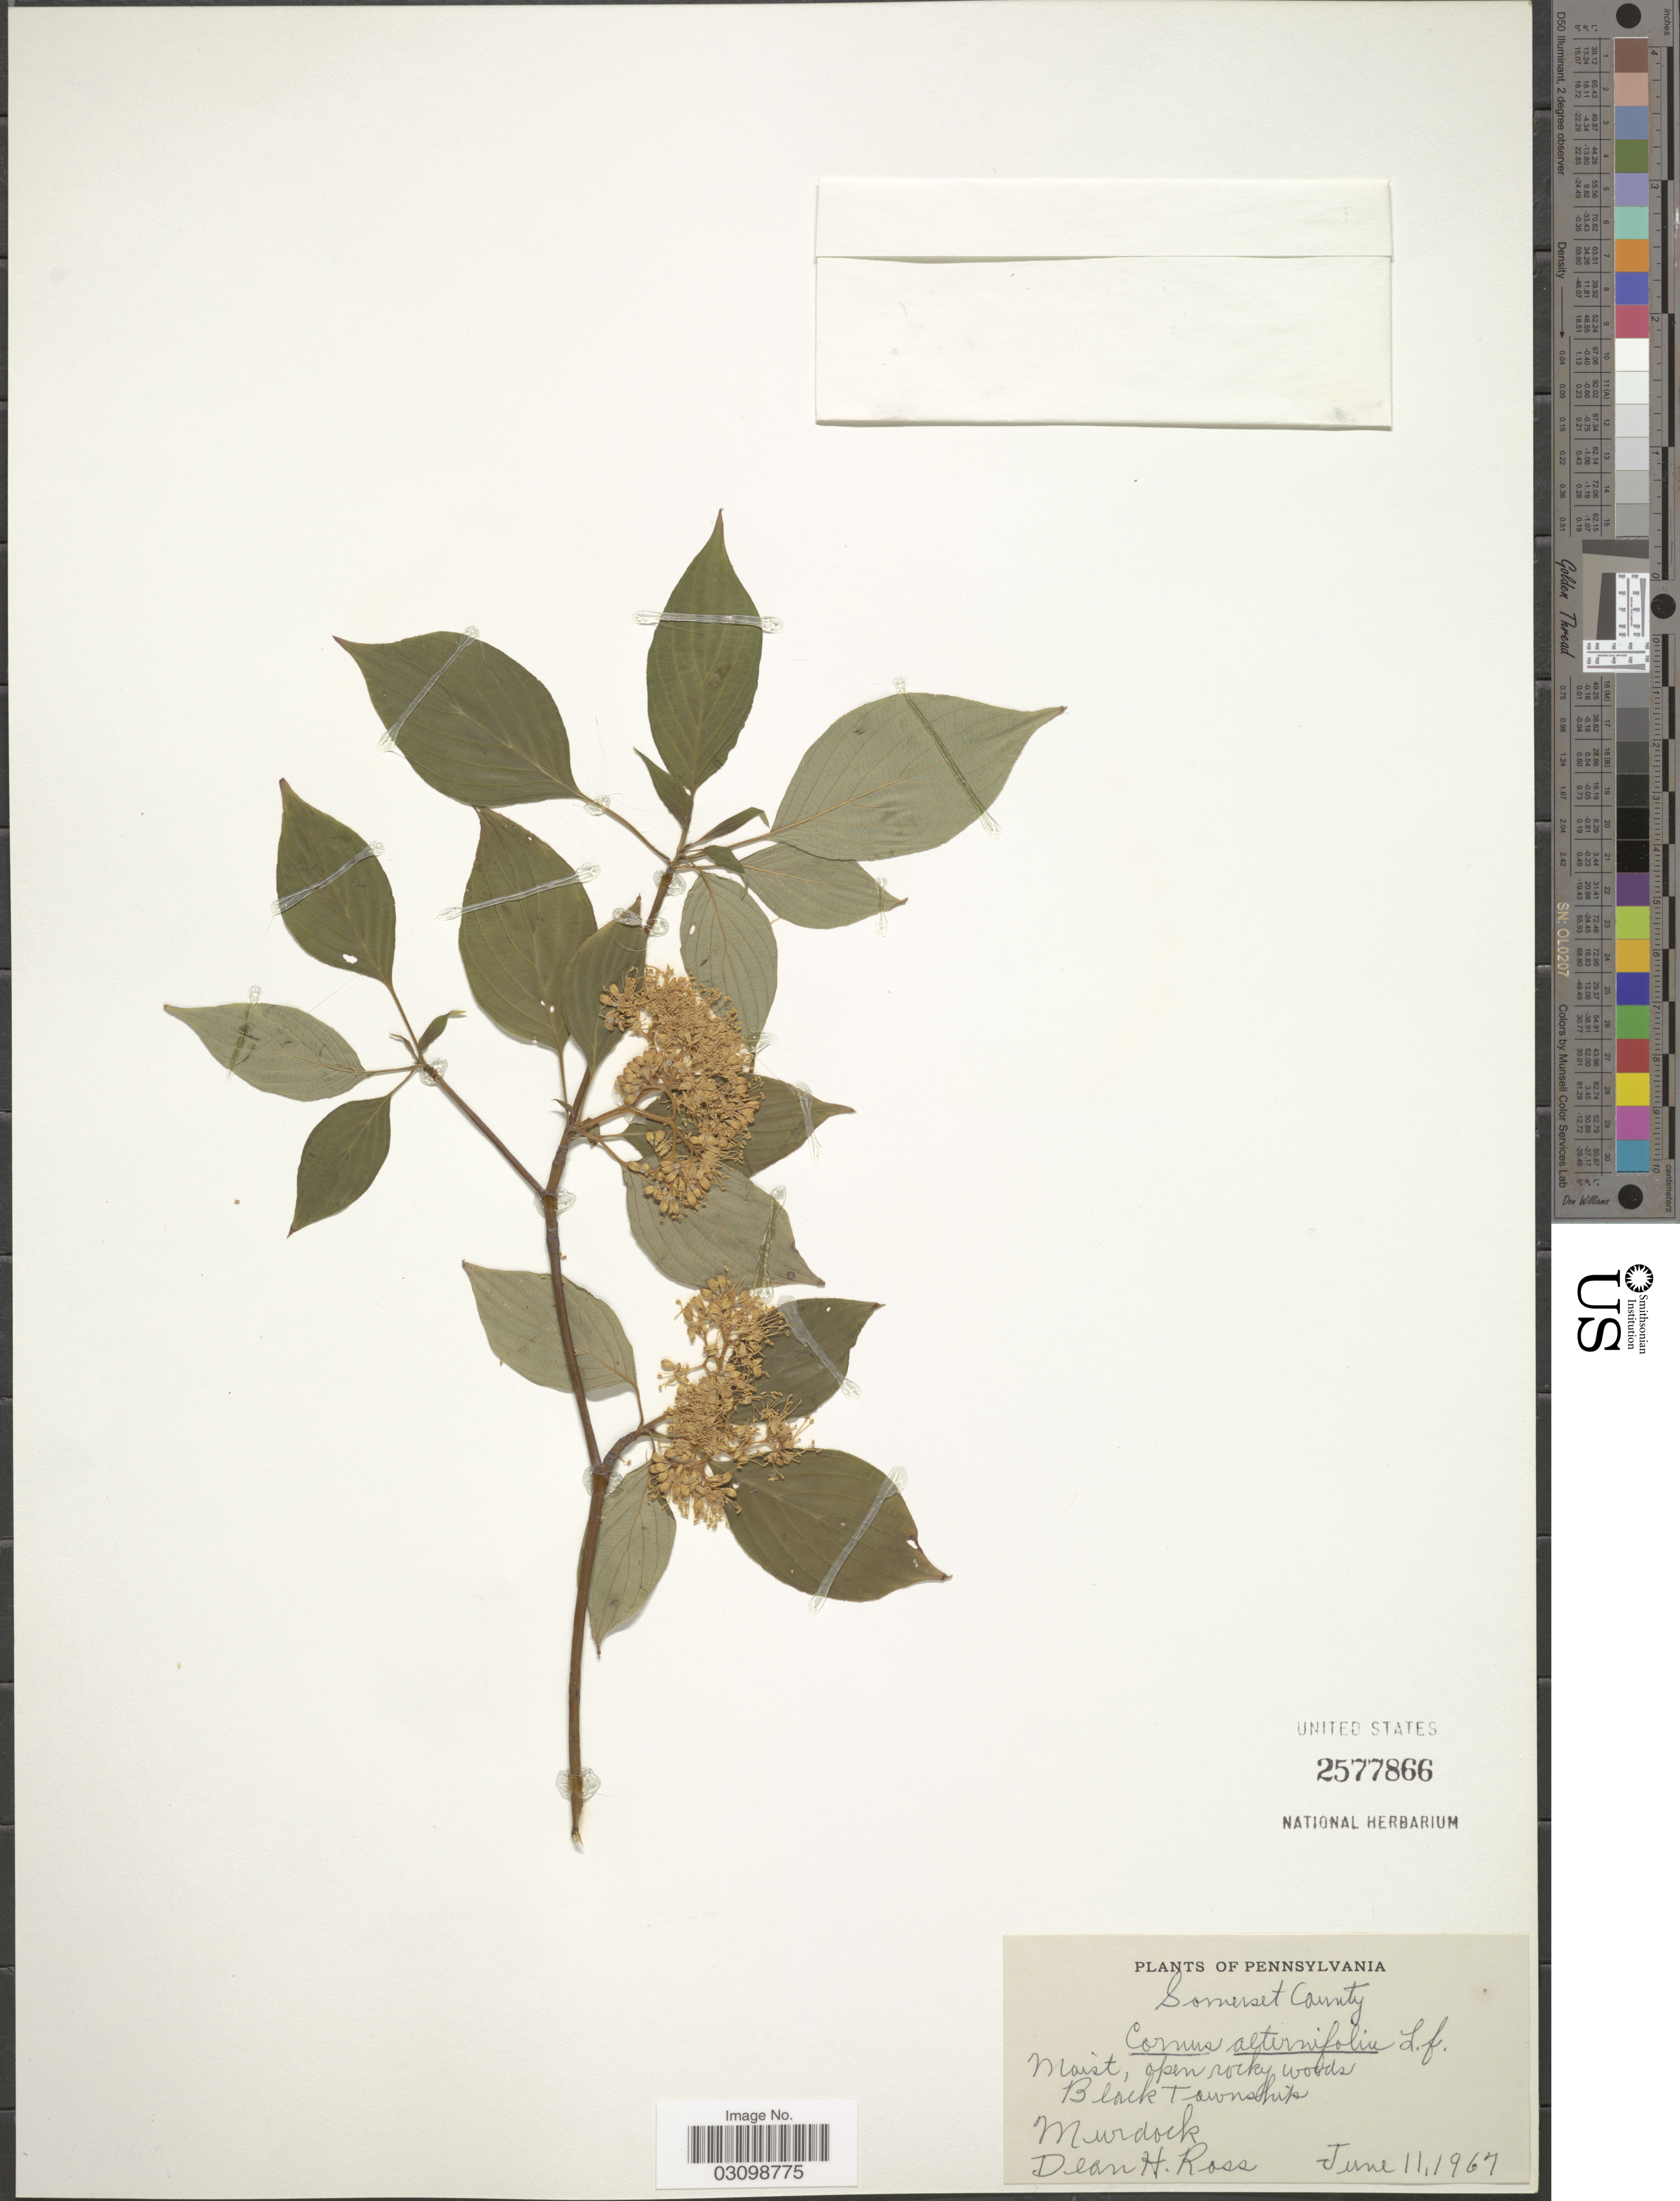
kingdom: Plantae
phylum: Tracheophyta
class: Magnoliopsida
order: Cornales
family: Cornaceae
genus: Cornus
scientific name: Cornus alternifolia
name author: L.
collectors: -. Murdock & D. Ross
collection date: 1967-06-11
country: United States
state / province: Pennsylvania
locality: Black Township. Somerset County.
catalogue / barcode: US 2577866